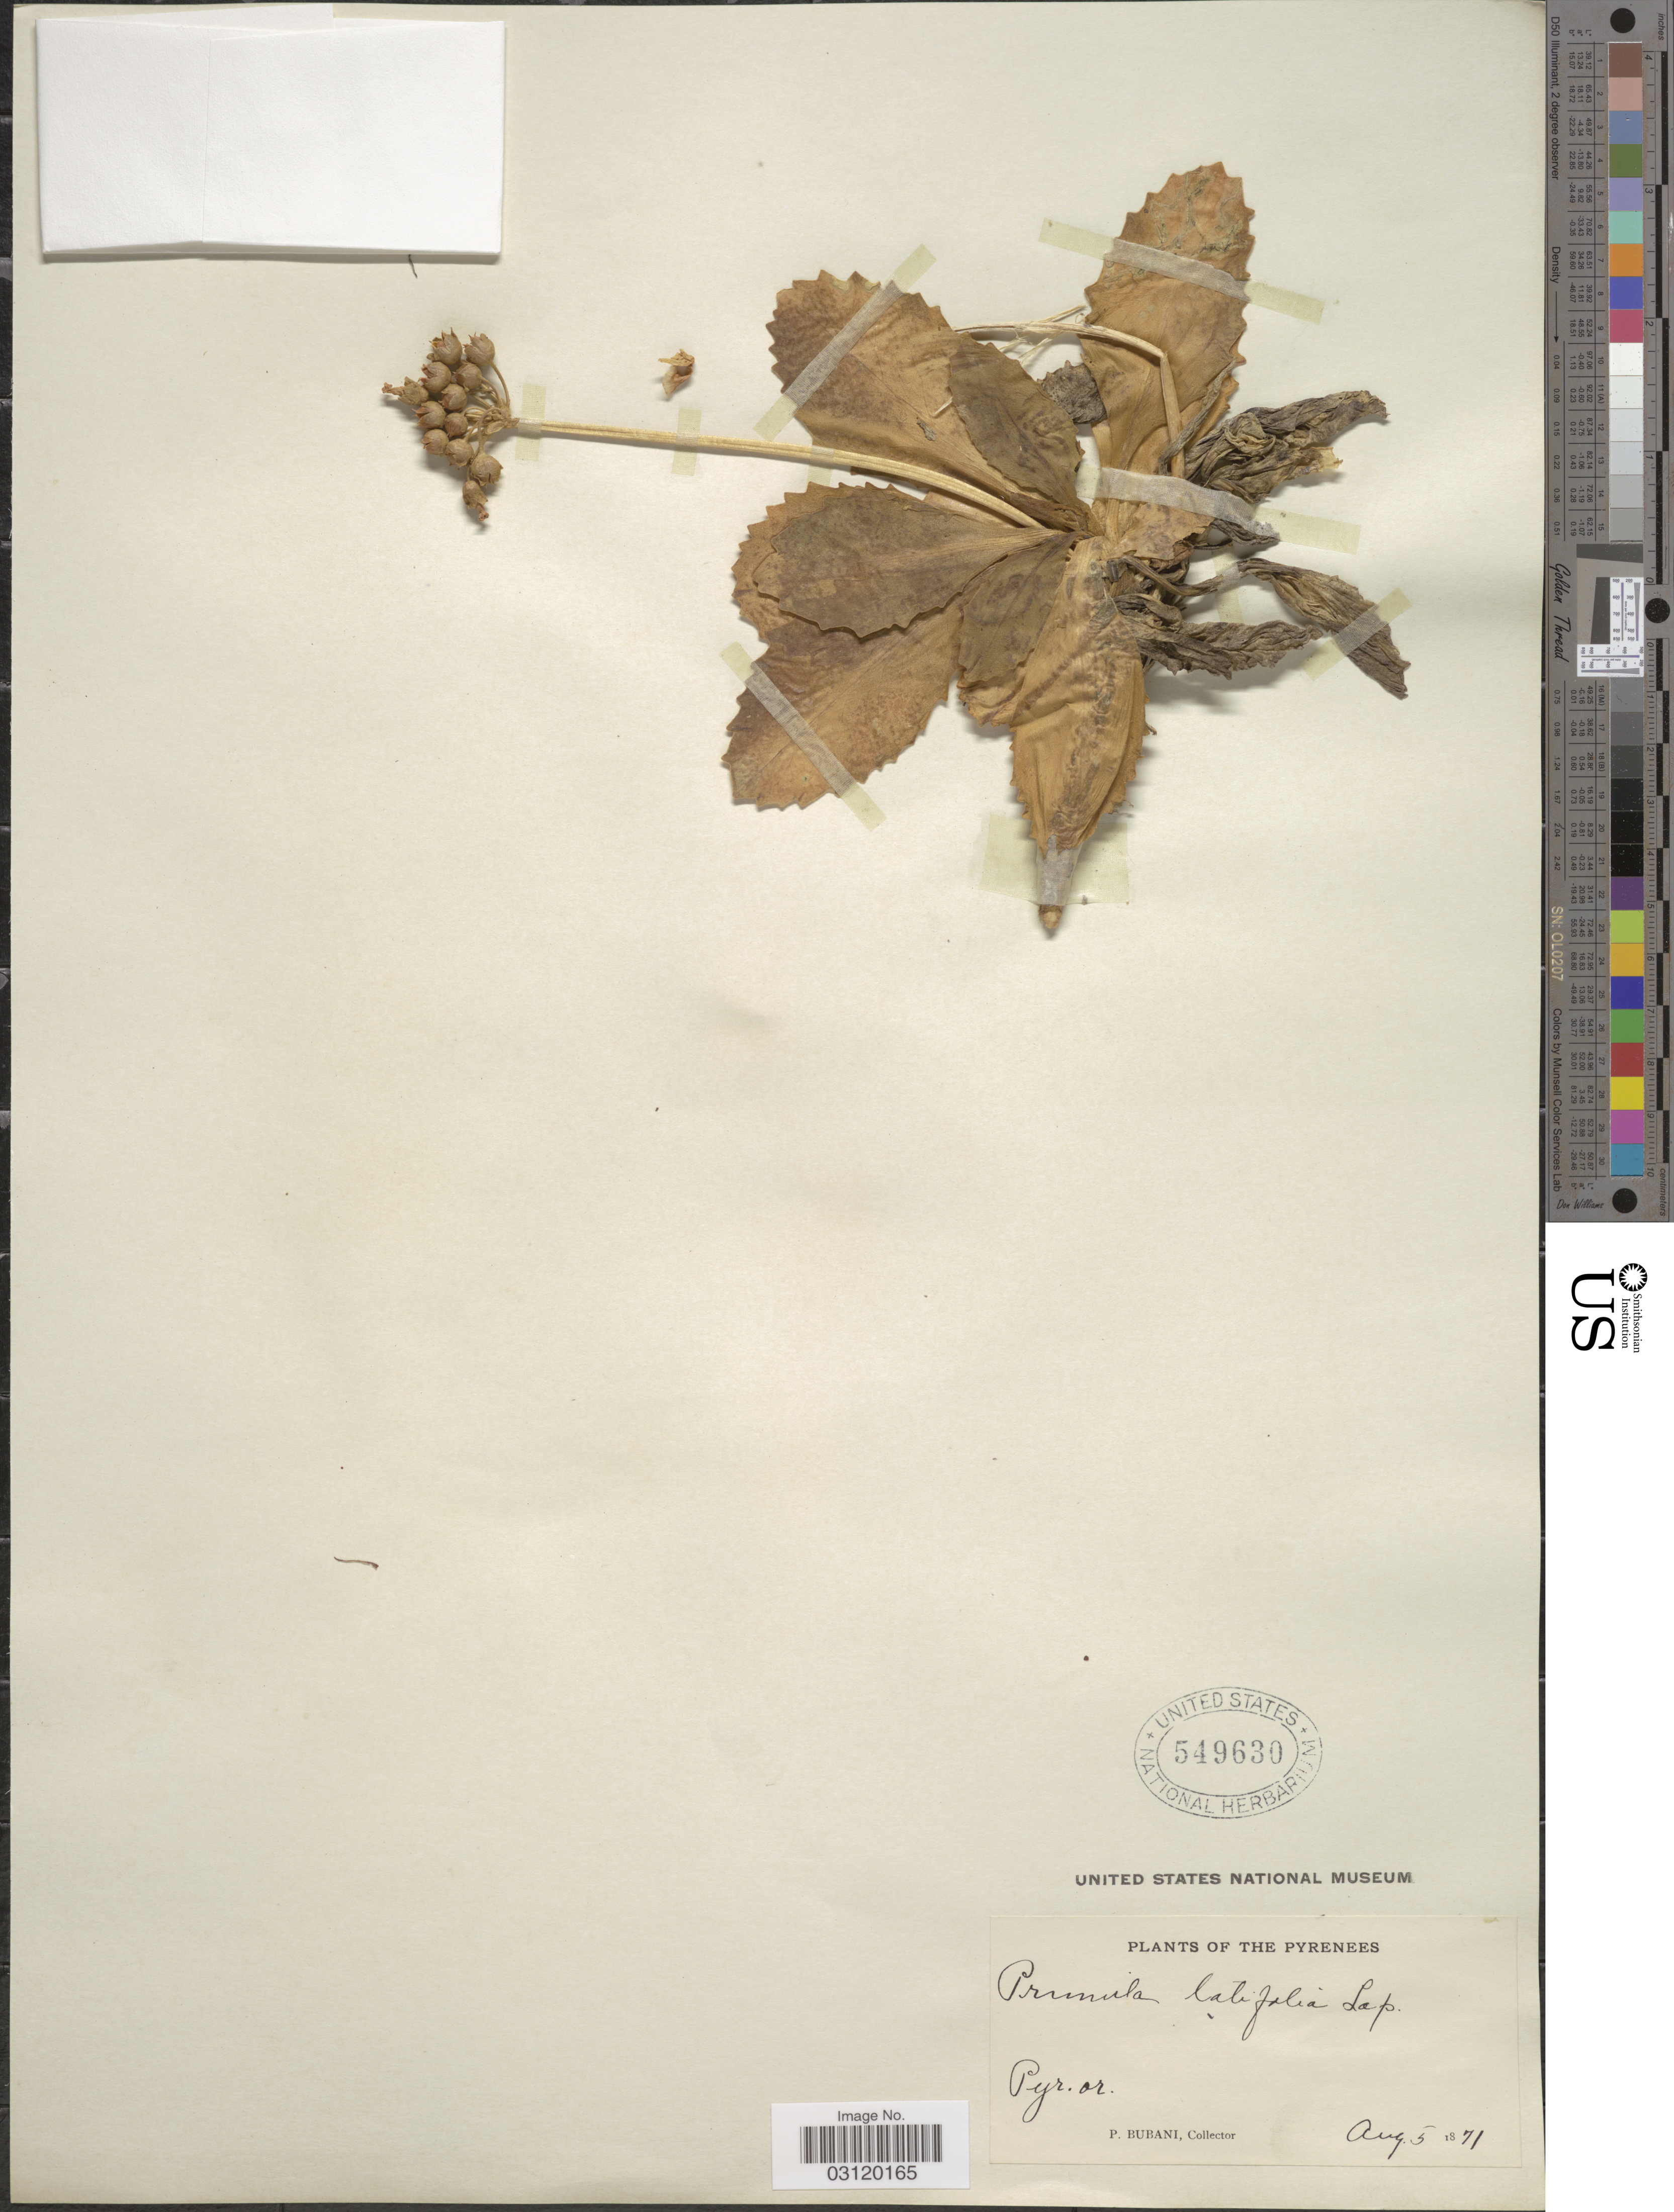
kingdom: Plantae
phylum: Tracheophyta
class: Magnoliopsida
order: Ericales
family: Primulaceae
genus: Primula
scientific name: Primula latifolia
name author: Lapeyr.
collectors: P. Bubani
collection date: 1871-08-05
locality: The Pyrenees, Pyr. or.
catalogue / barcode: US 549630